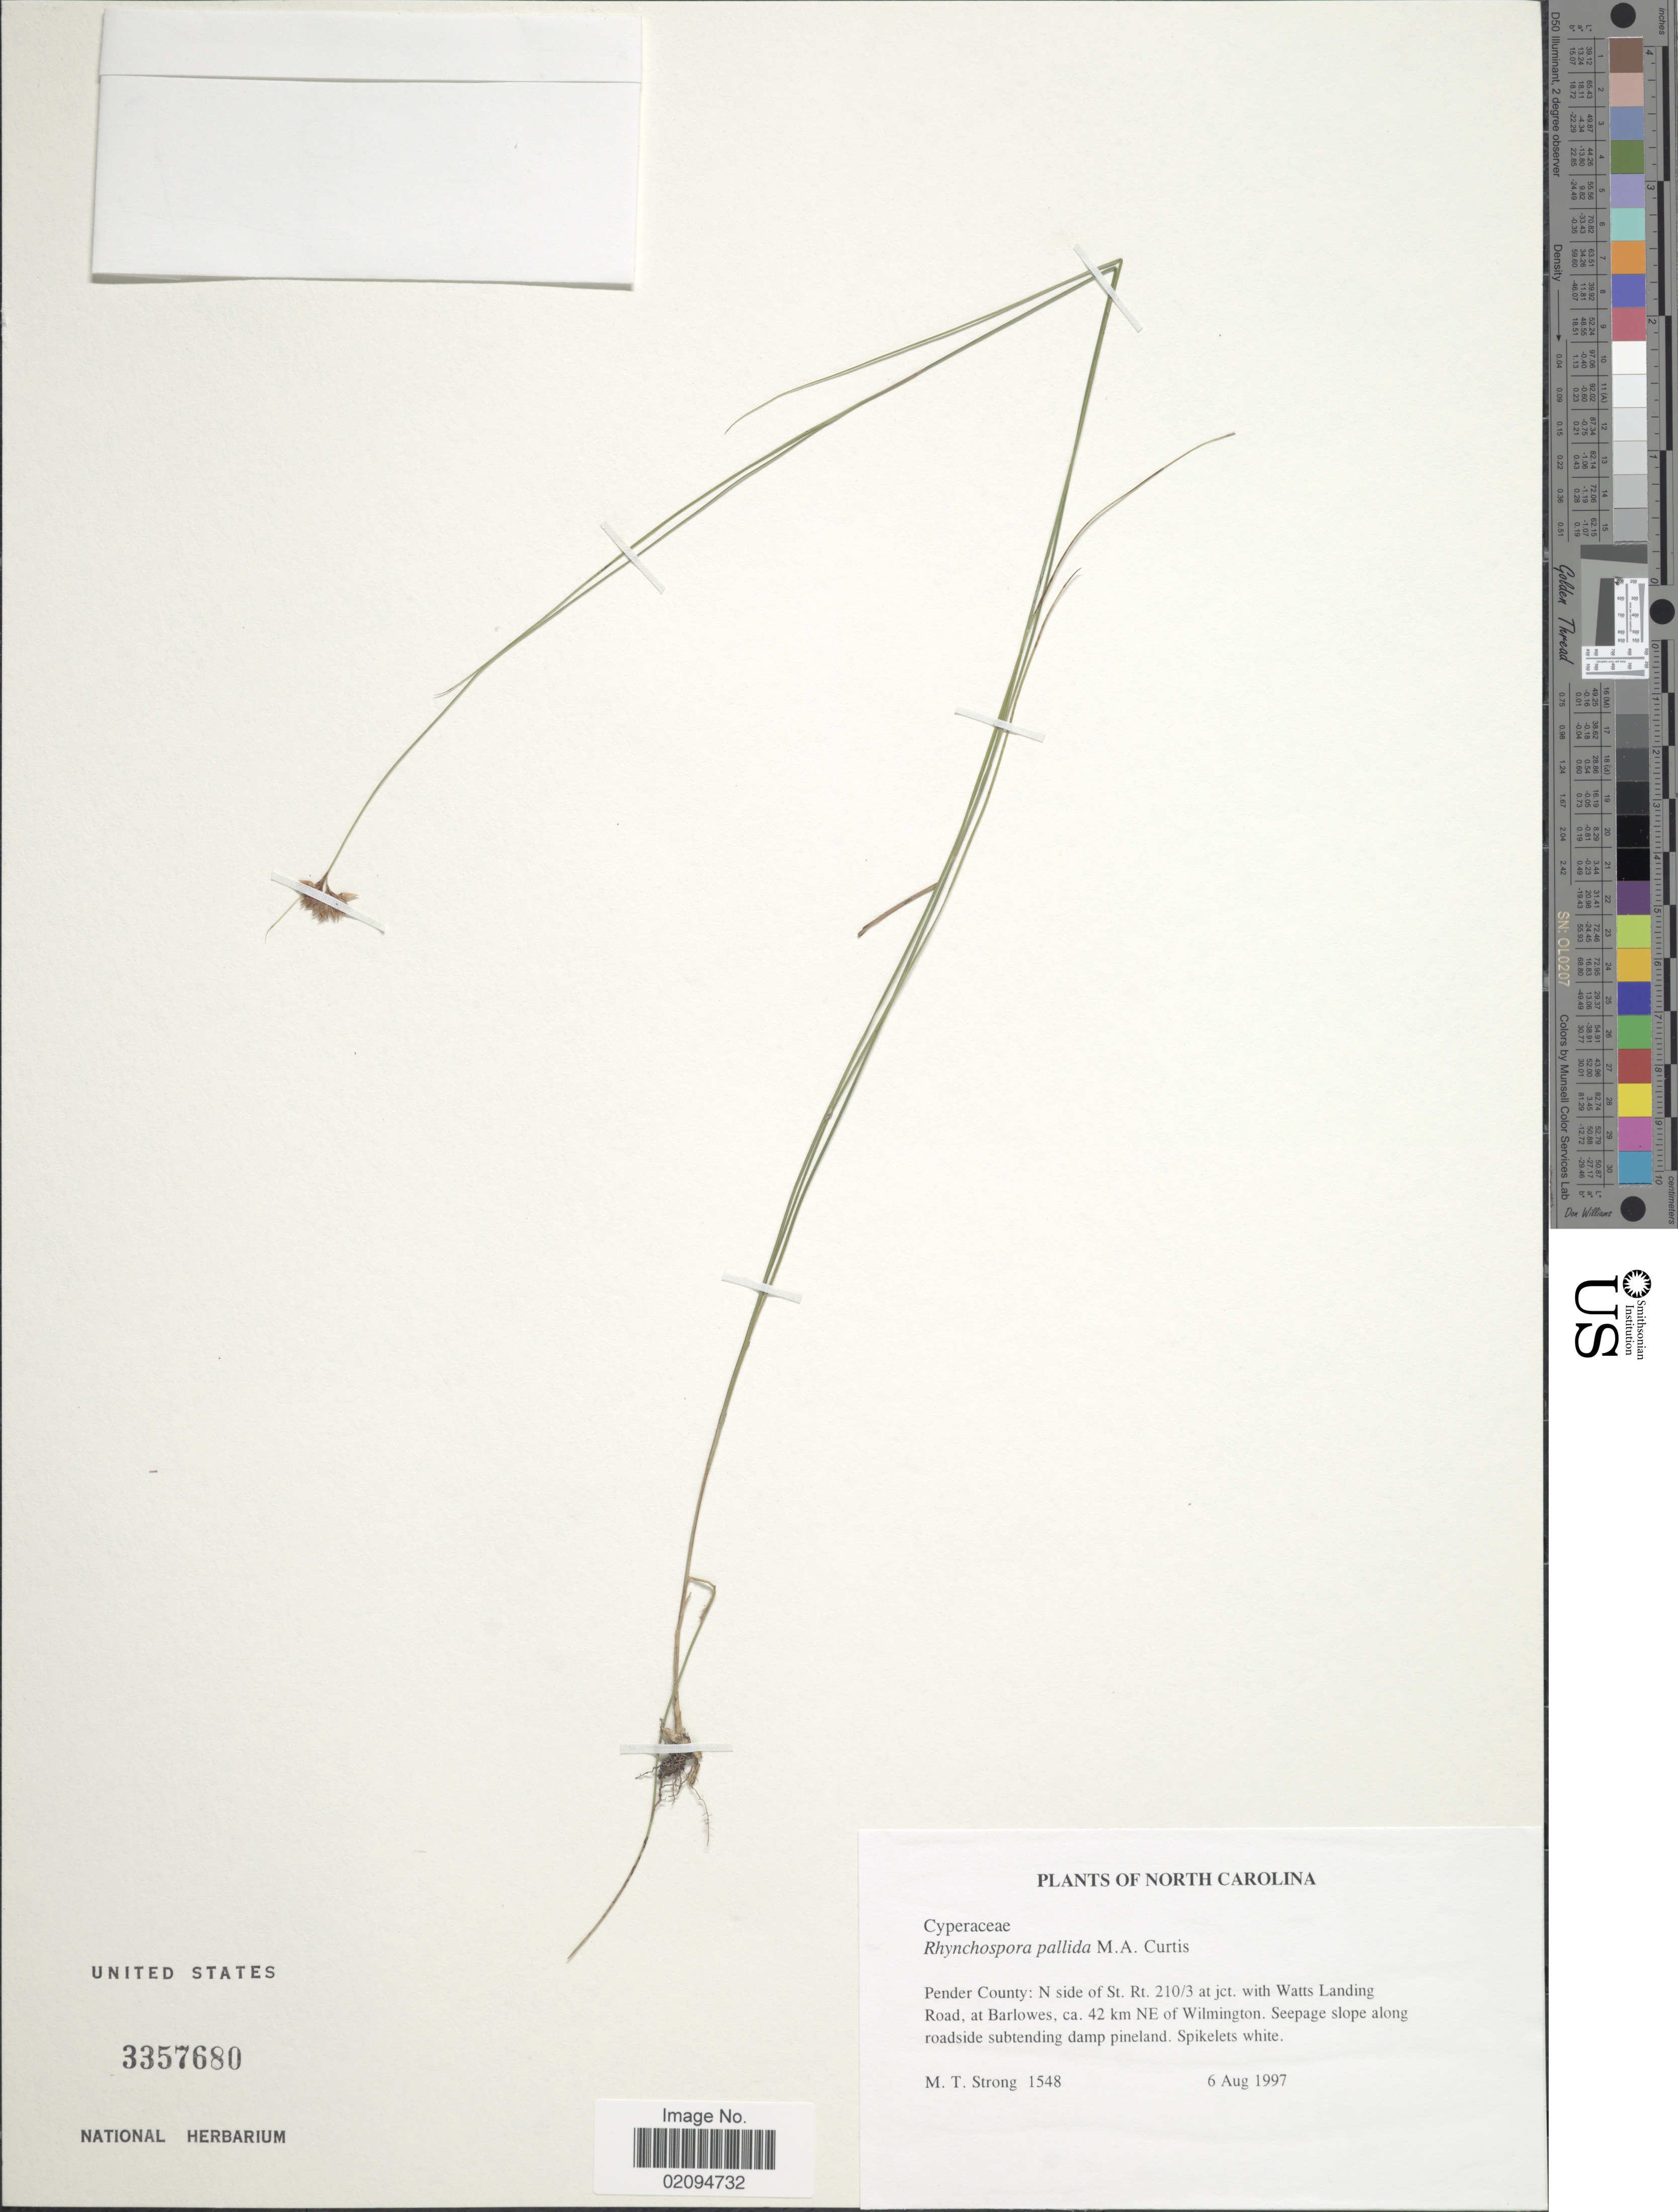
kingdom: Plantae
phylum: Tracheophyta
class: Liliopsida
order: Poales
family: Cyperaceae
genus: Rhynchospora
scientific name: Rhynchospora pallida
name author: M.A. Curtis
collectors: M. T. Strong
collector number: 1548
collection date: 1997-08-06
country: United States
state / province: North Carolina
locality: Pender County: n side of St. Rt. 210/3 at jct. with Watts Landing Road, at Barlowes, ca. 42 km NE of Wilmington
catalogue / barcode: US 3357680